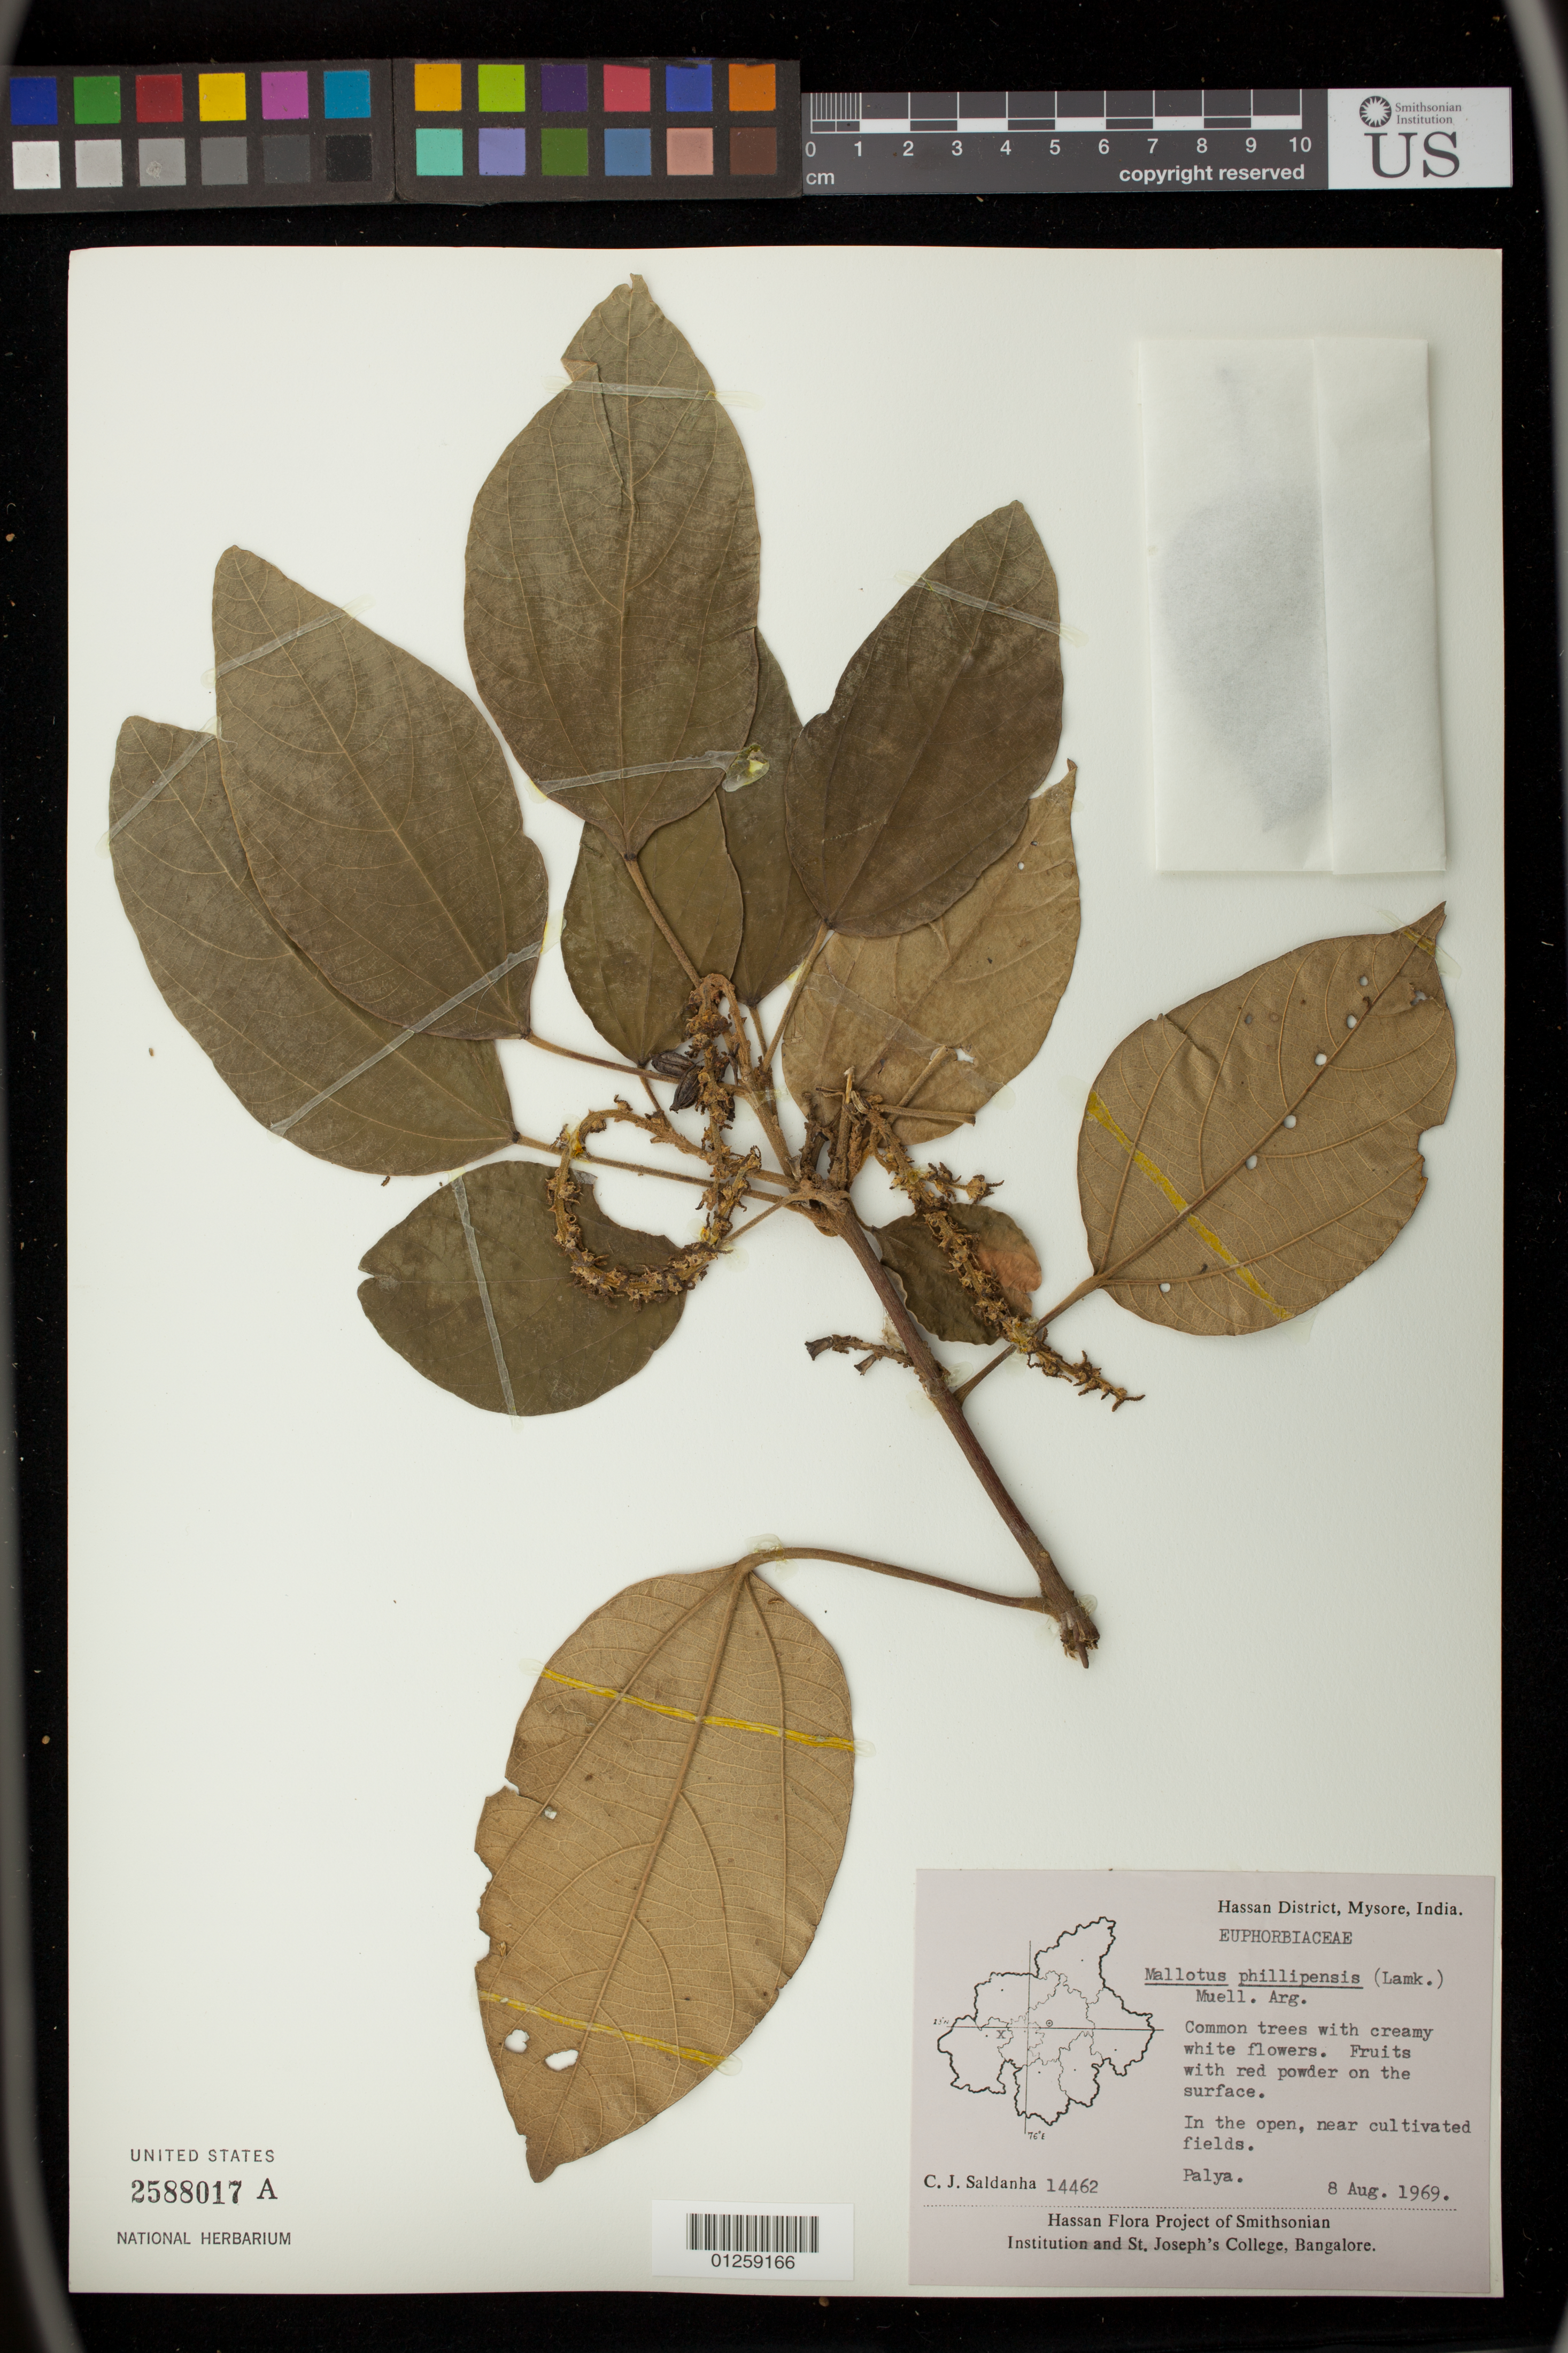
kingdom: Plantae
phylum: Tracheophyta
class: Magnoliopsida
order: Malpighiales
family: Euphorbiaceae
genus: Mallotus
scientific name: Mallotus philippensis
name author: (Lam.) Müll. Arg.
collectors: C. J. Saldanha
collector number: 14462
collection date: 1969-08-08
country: India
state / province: Karnataka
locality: Hassan District, Mysore. Palya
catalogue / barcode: US 2588017A